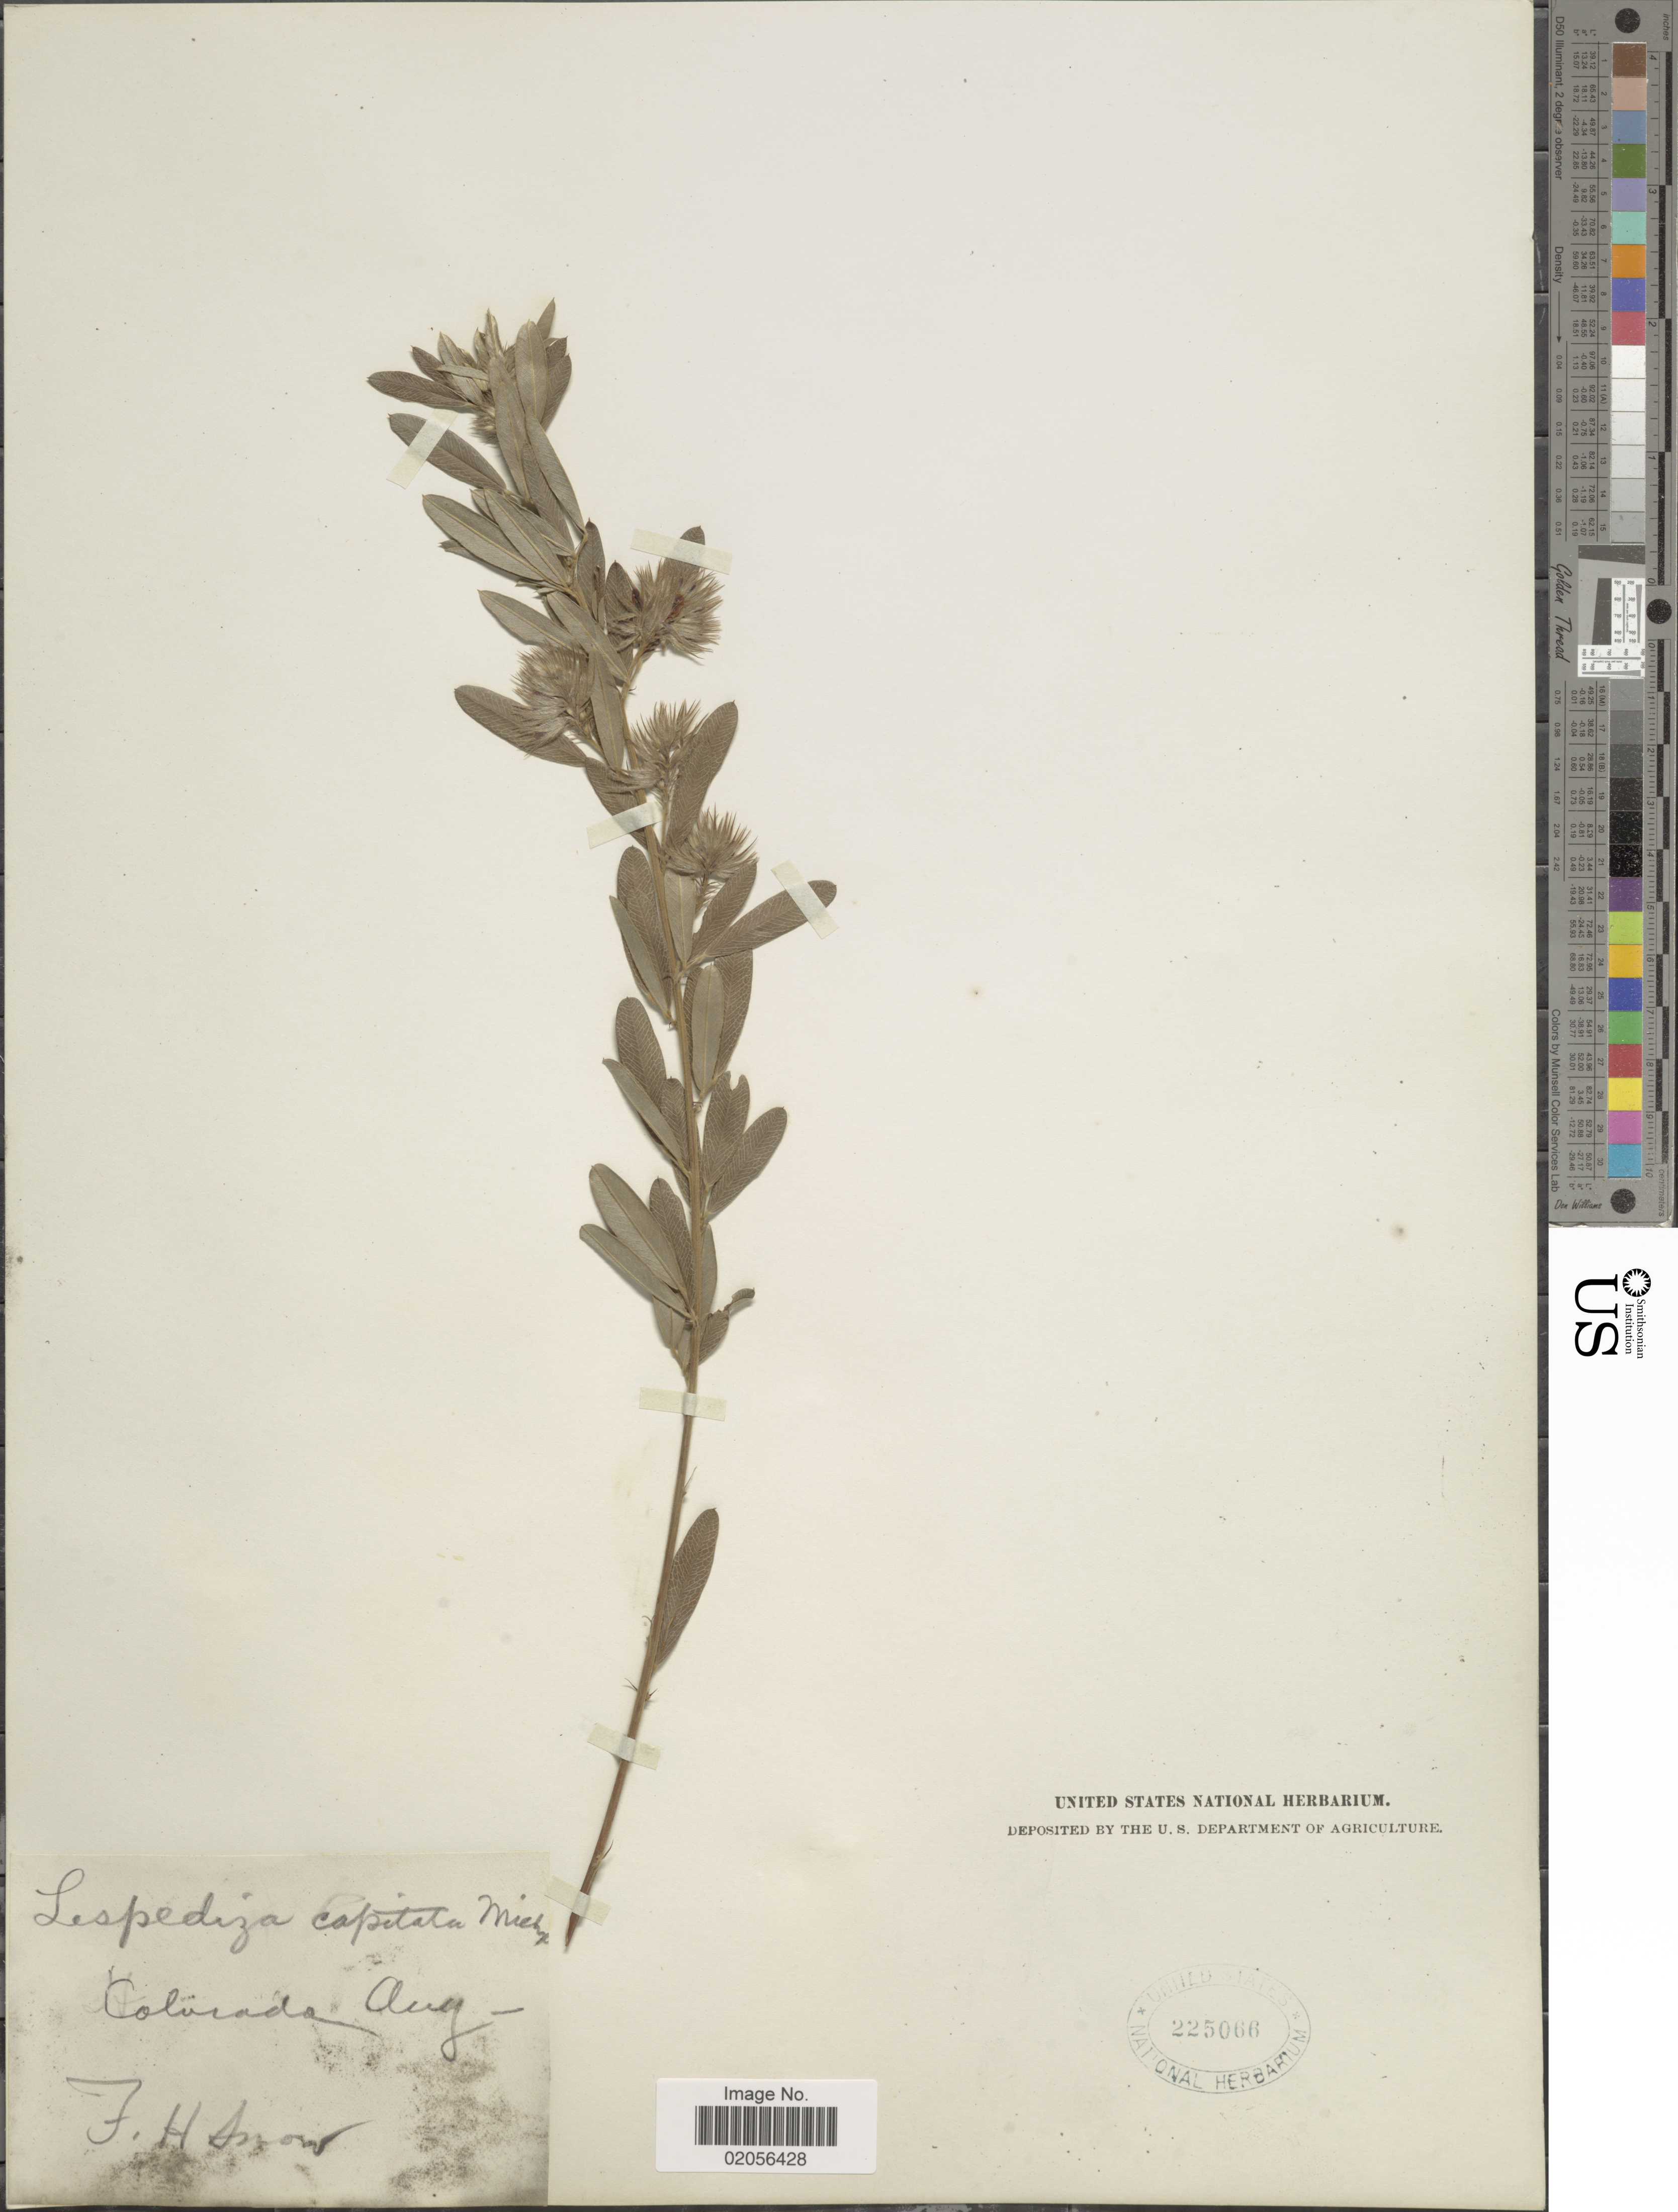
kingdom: Plantae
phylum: Tracheophyta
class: Magnoliopsida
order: Fabales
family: Fabaceae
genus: Lespedeza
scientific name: Lespedeza capitata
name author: Michx.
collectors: J. H. Snow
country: United States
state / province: Colorado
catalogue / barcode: US 225066